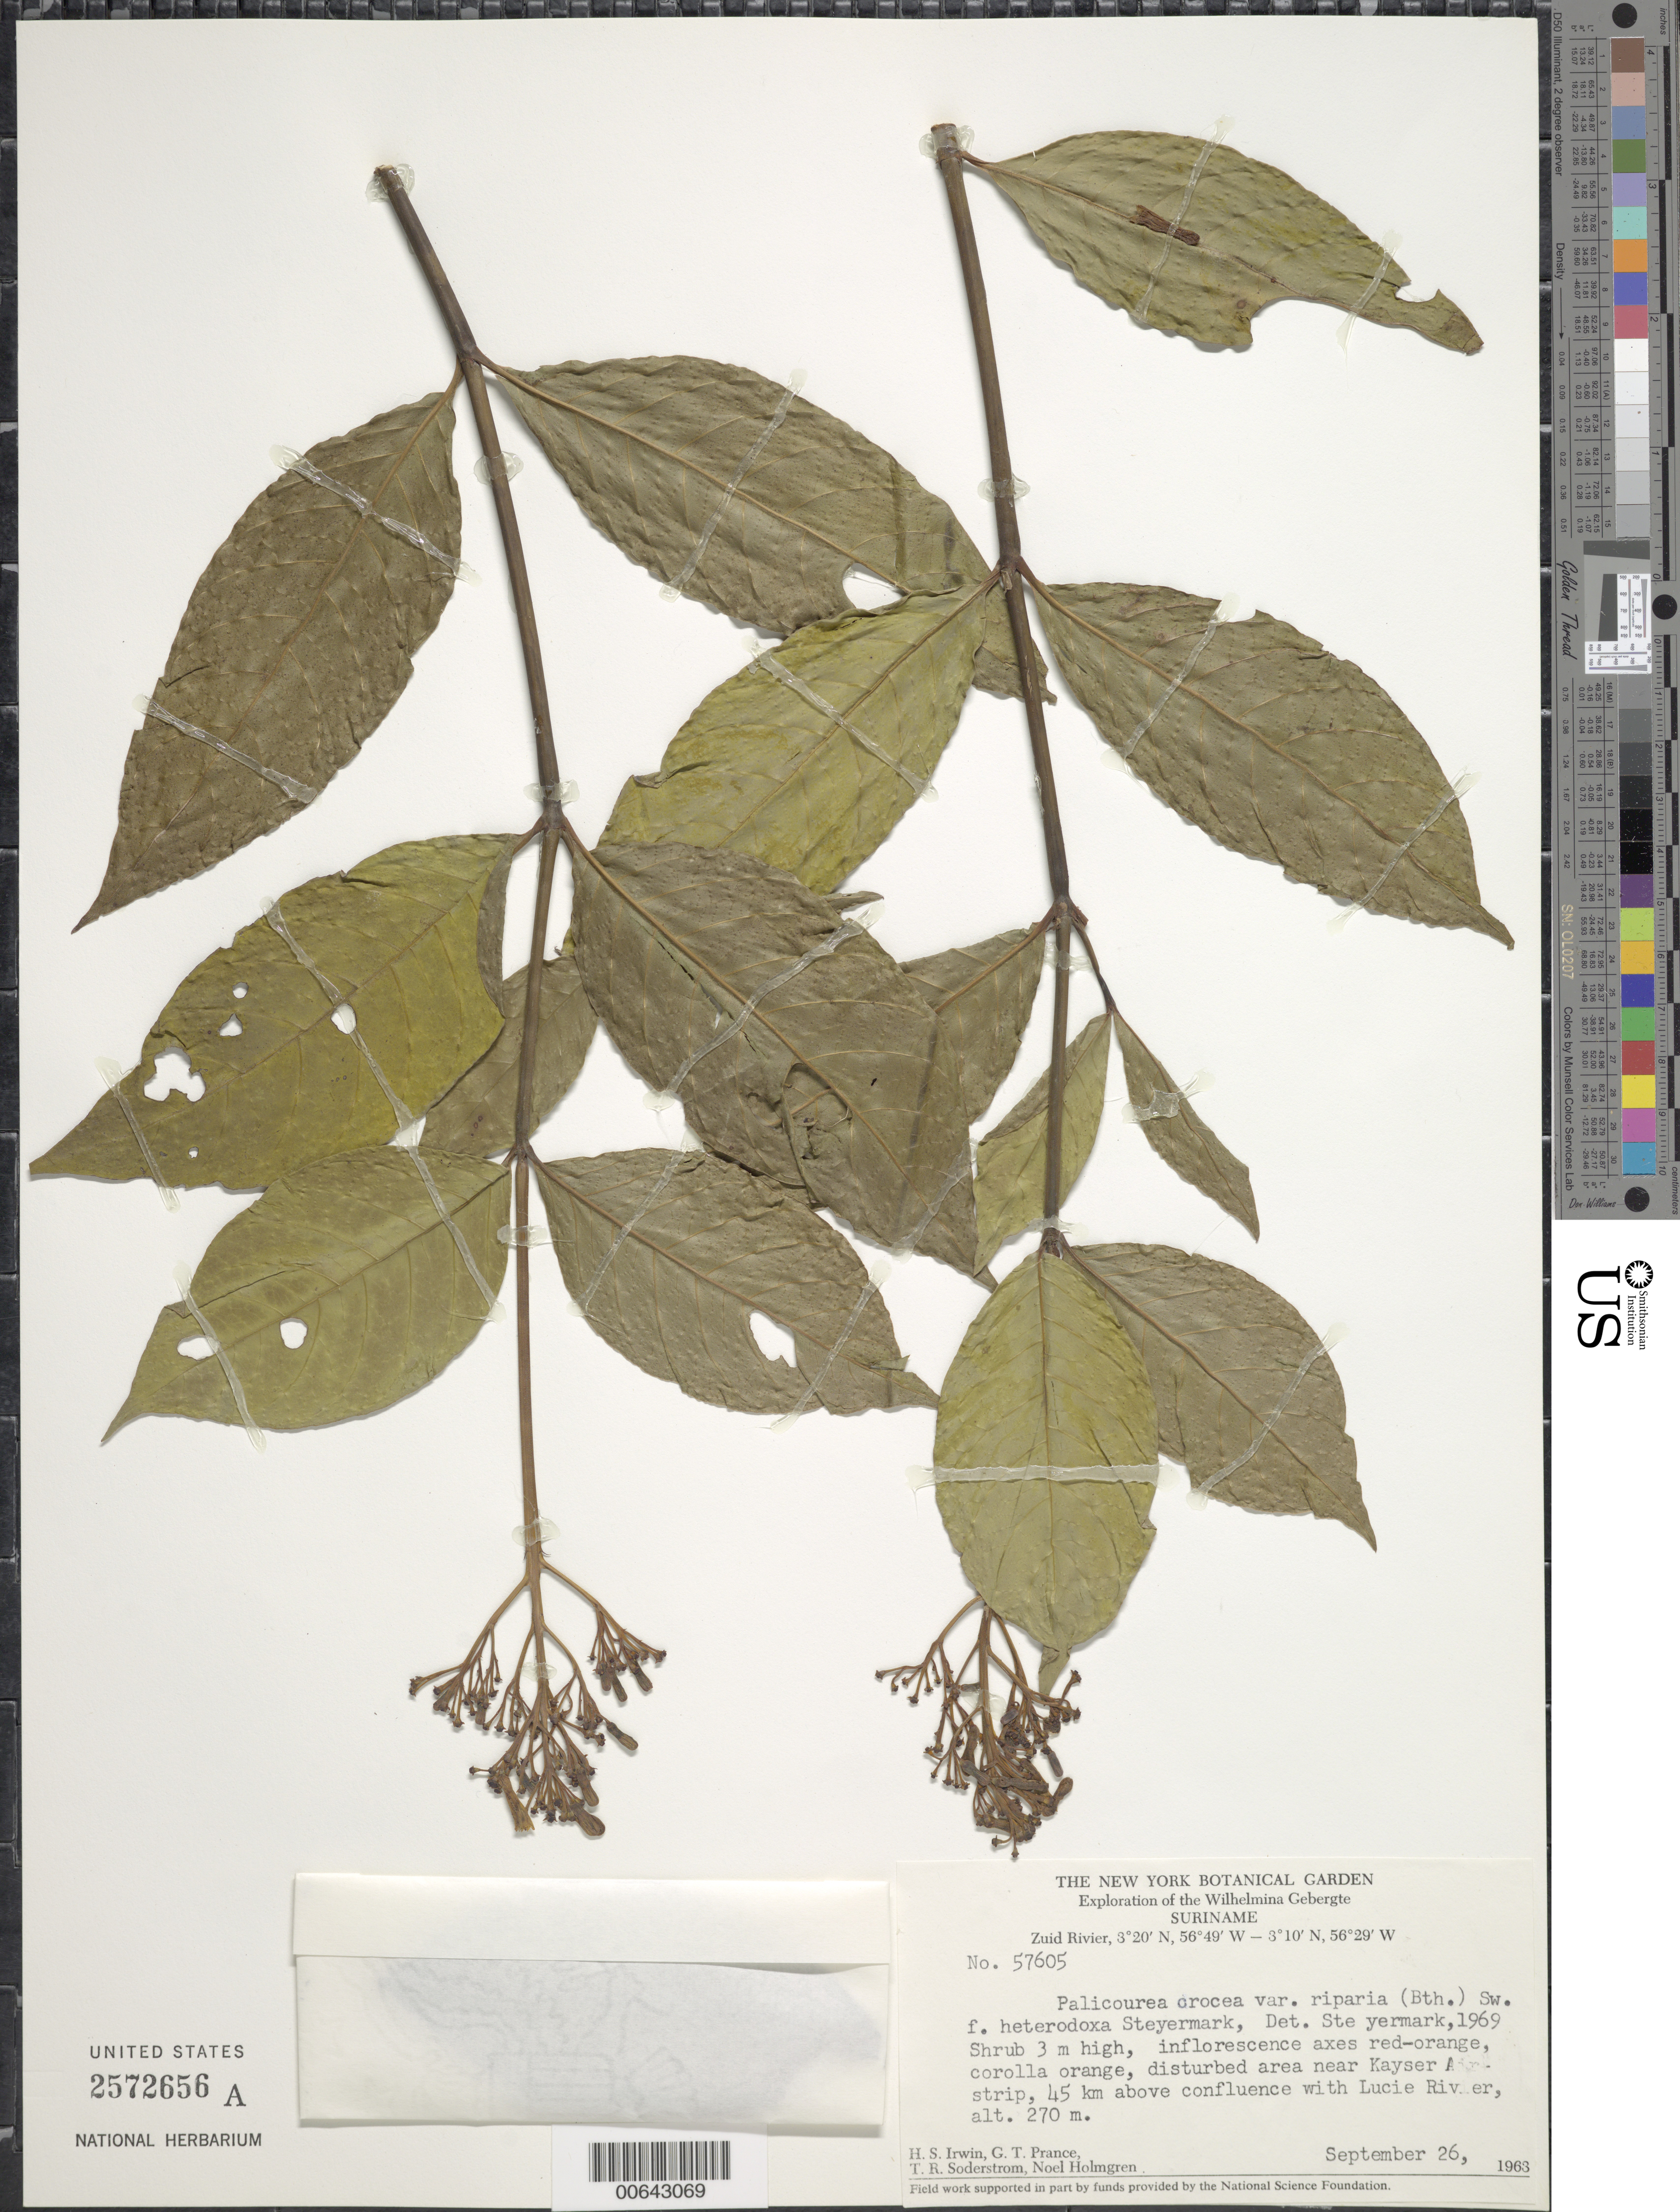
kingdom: Plantae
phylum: Tracheophyta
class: Magnoliopsida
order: Gentianales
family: Rubiaceae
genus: Palicourea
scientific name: Palicourea crocea var. riparia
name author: (Benth.) Griseb.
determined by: Steyermark, Julian A., (VEN)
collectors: H. Irwin, G. T. Prance, T. R. Soderstrom & N. H. Holmgren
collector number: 57605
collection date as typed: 26-Sep-63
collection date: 1963-09-26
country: Suriname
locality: Kayser Airstrip, Zuid R., 45 km above confl. with Lucie R., Wilhelmina Gebergte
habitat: Disturbed area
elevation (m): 270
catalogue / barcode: US 2572656A